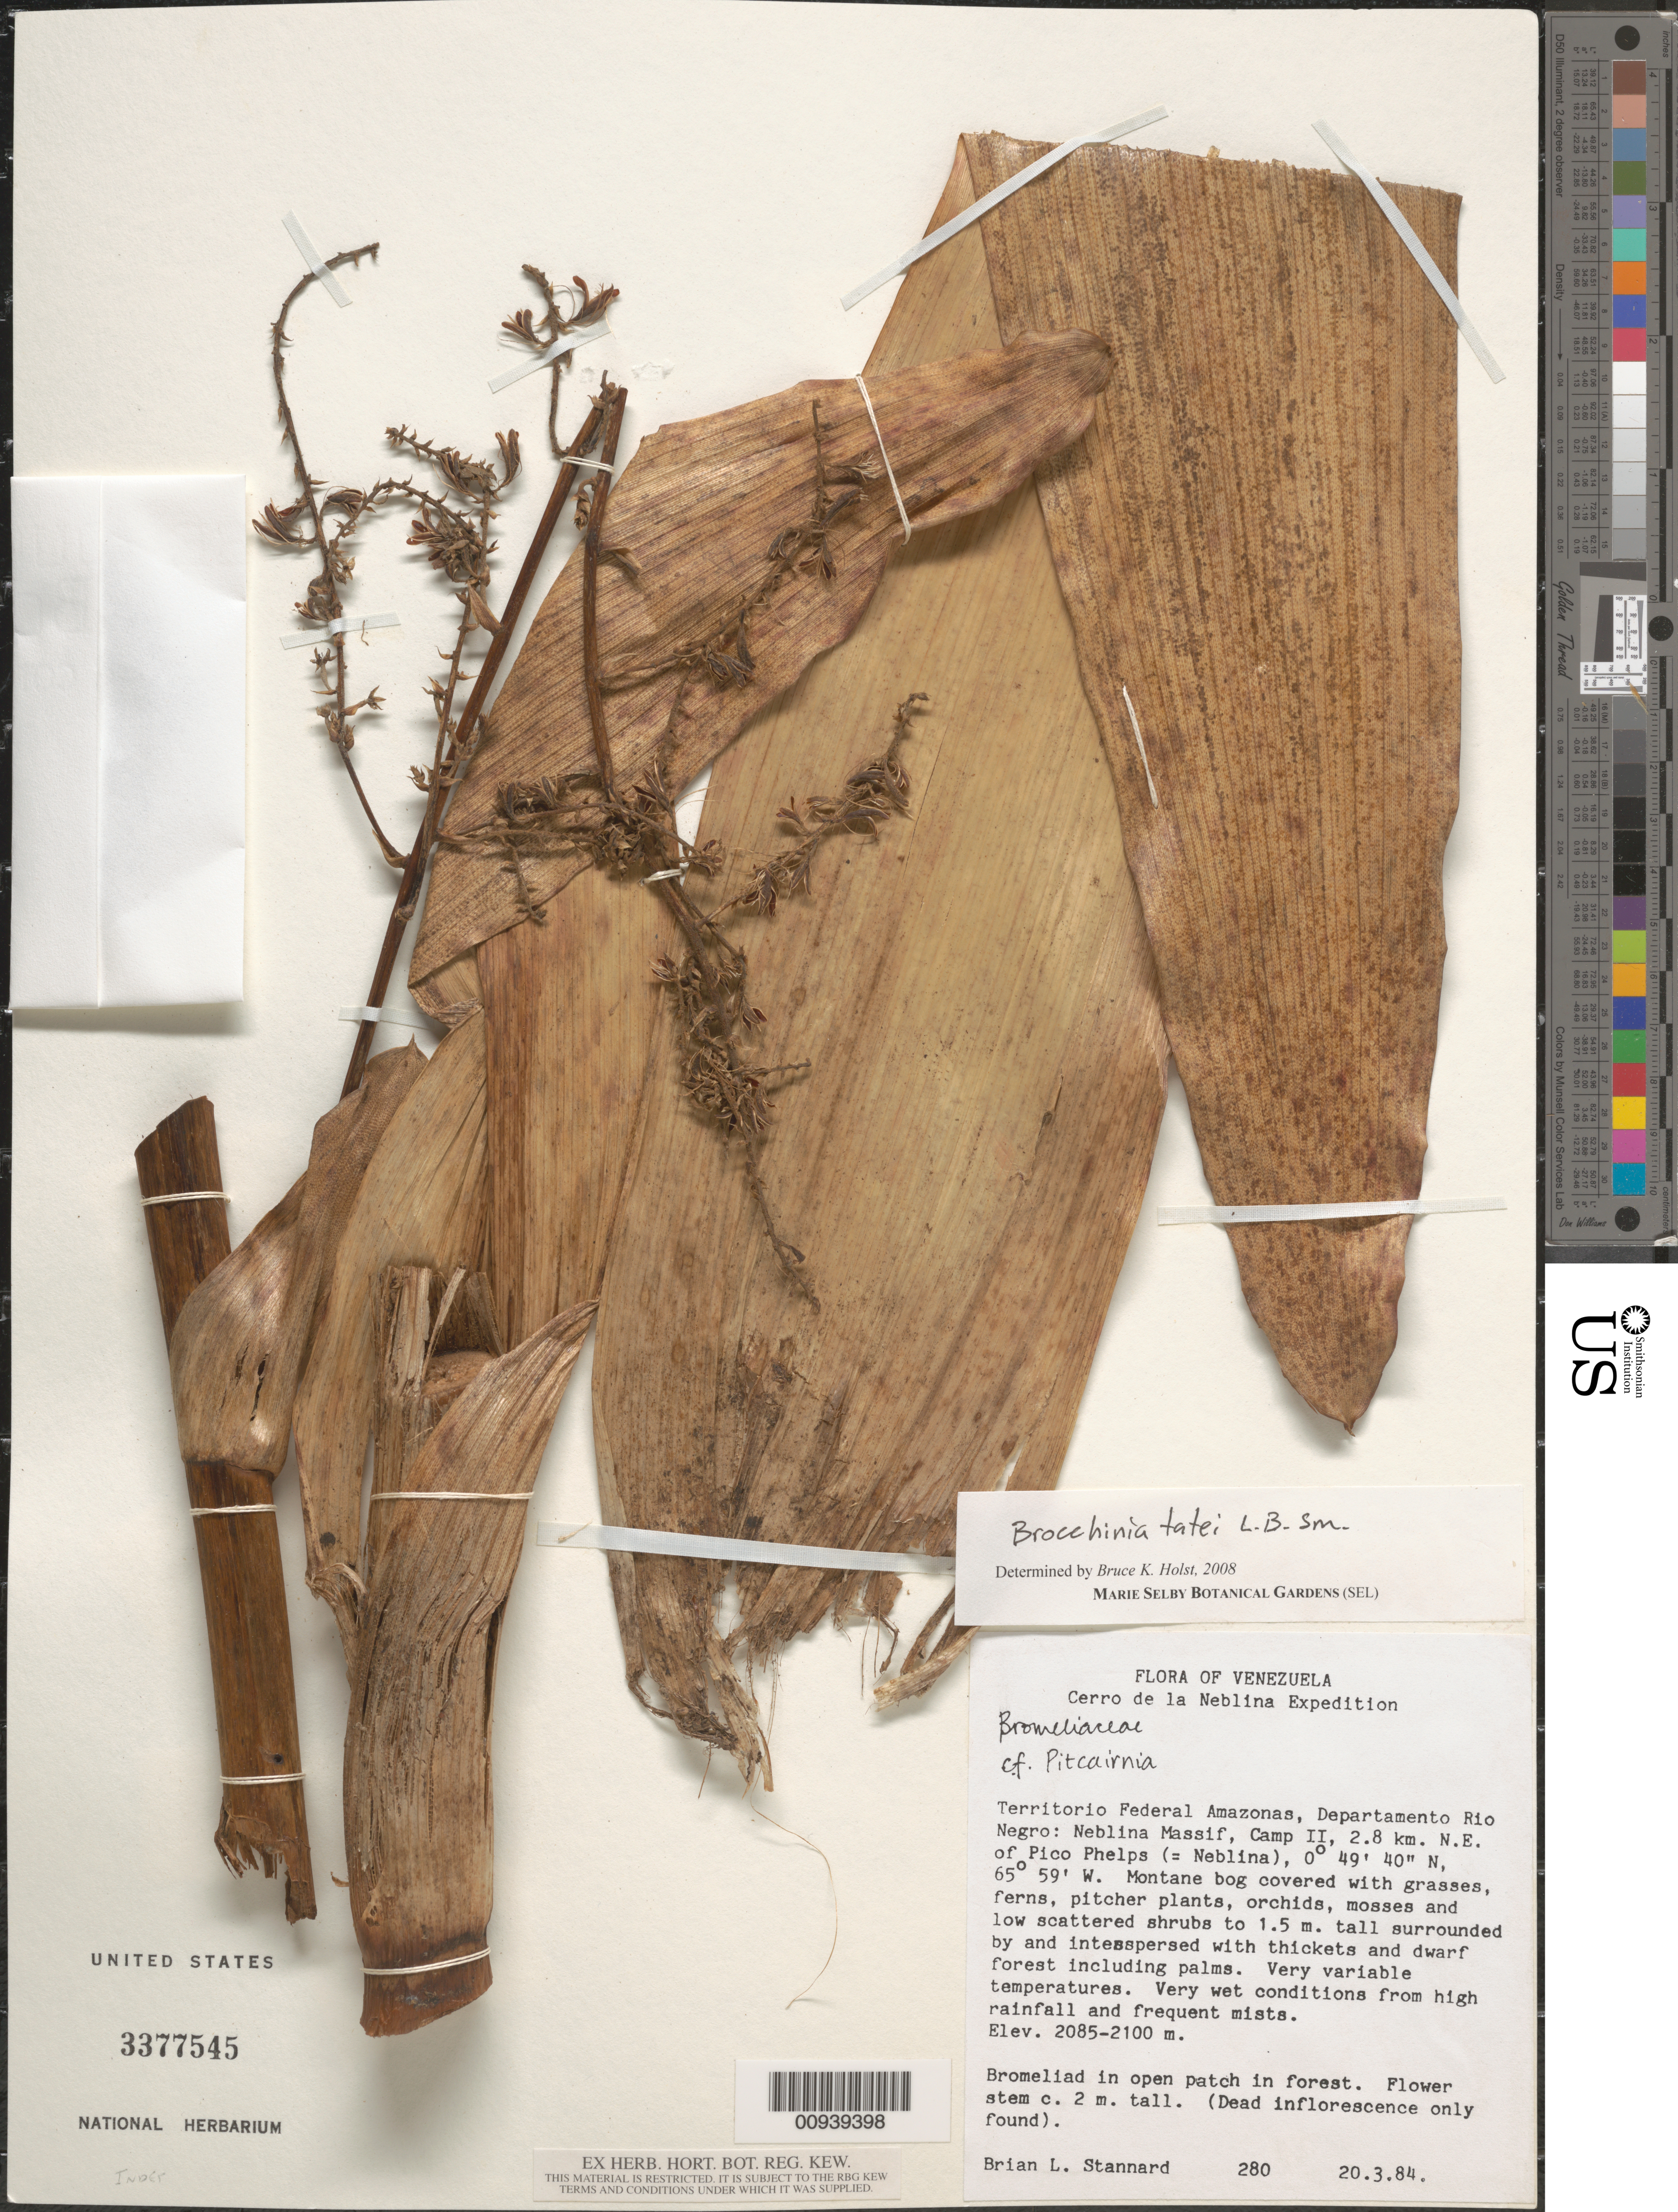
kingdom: Plantae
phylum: Tracheophyta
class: Liliopsida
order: Poales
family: Bromeliaceae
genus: Brocchinia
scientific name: Brocchinia tatei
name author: L.B. Sm.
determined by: Holst, Bruce K.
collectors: B. L. Stannard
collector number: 280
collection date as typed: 20-Mar-84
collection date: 1984-03-20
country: Venezuela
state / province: Amazonas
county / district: Río Negro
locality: Neblina Massif, Camp II, 2.8km NE of Pico Phelps (=Neblina)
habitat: Montane bog covered with grasses, ferns, pitcher plants, orchids, mosses and low scattered shurbs to 1.5m tall surrounded by and interspersed with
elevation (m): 2085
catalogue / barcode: US 3377545